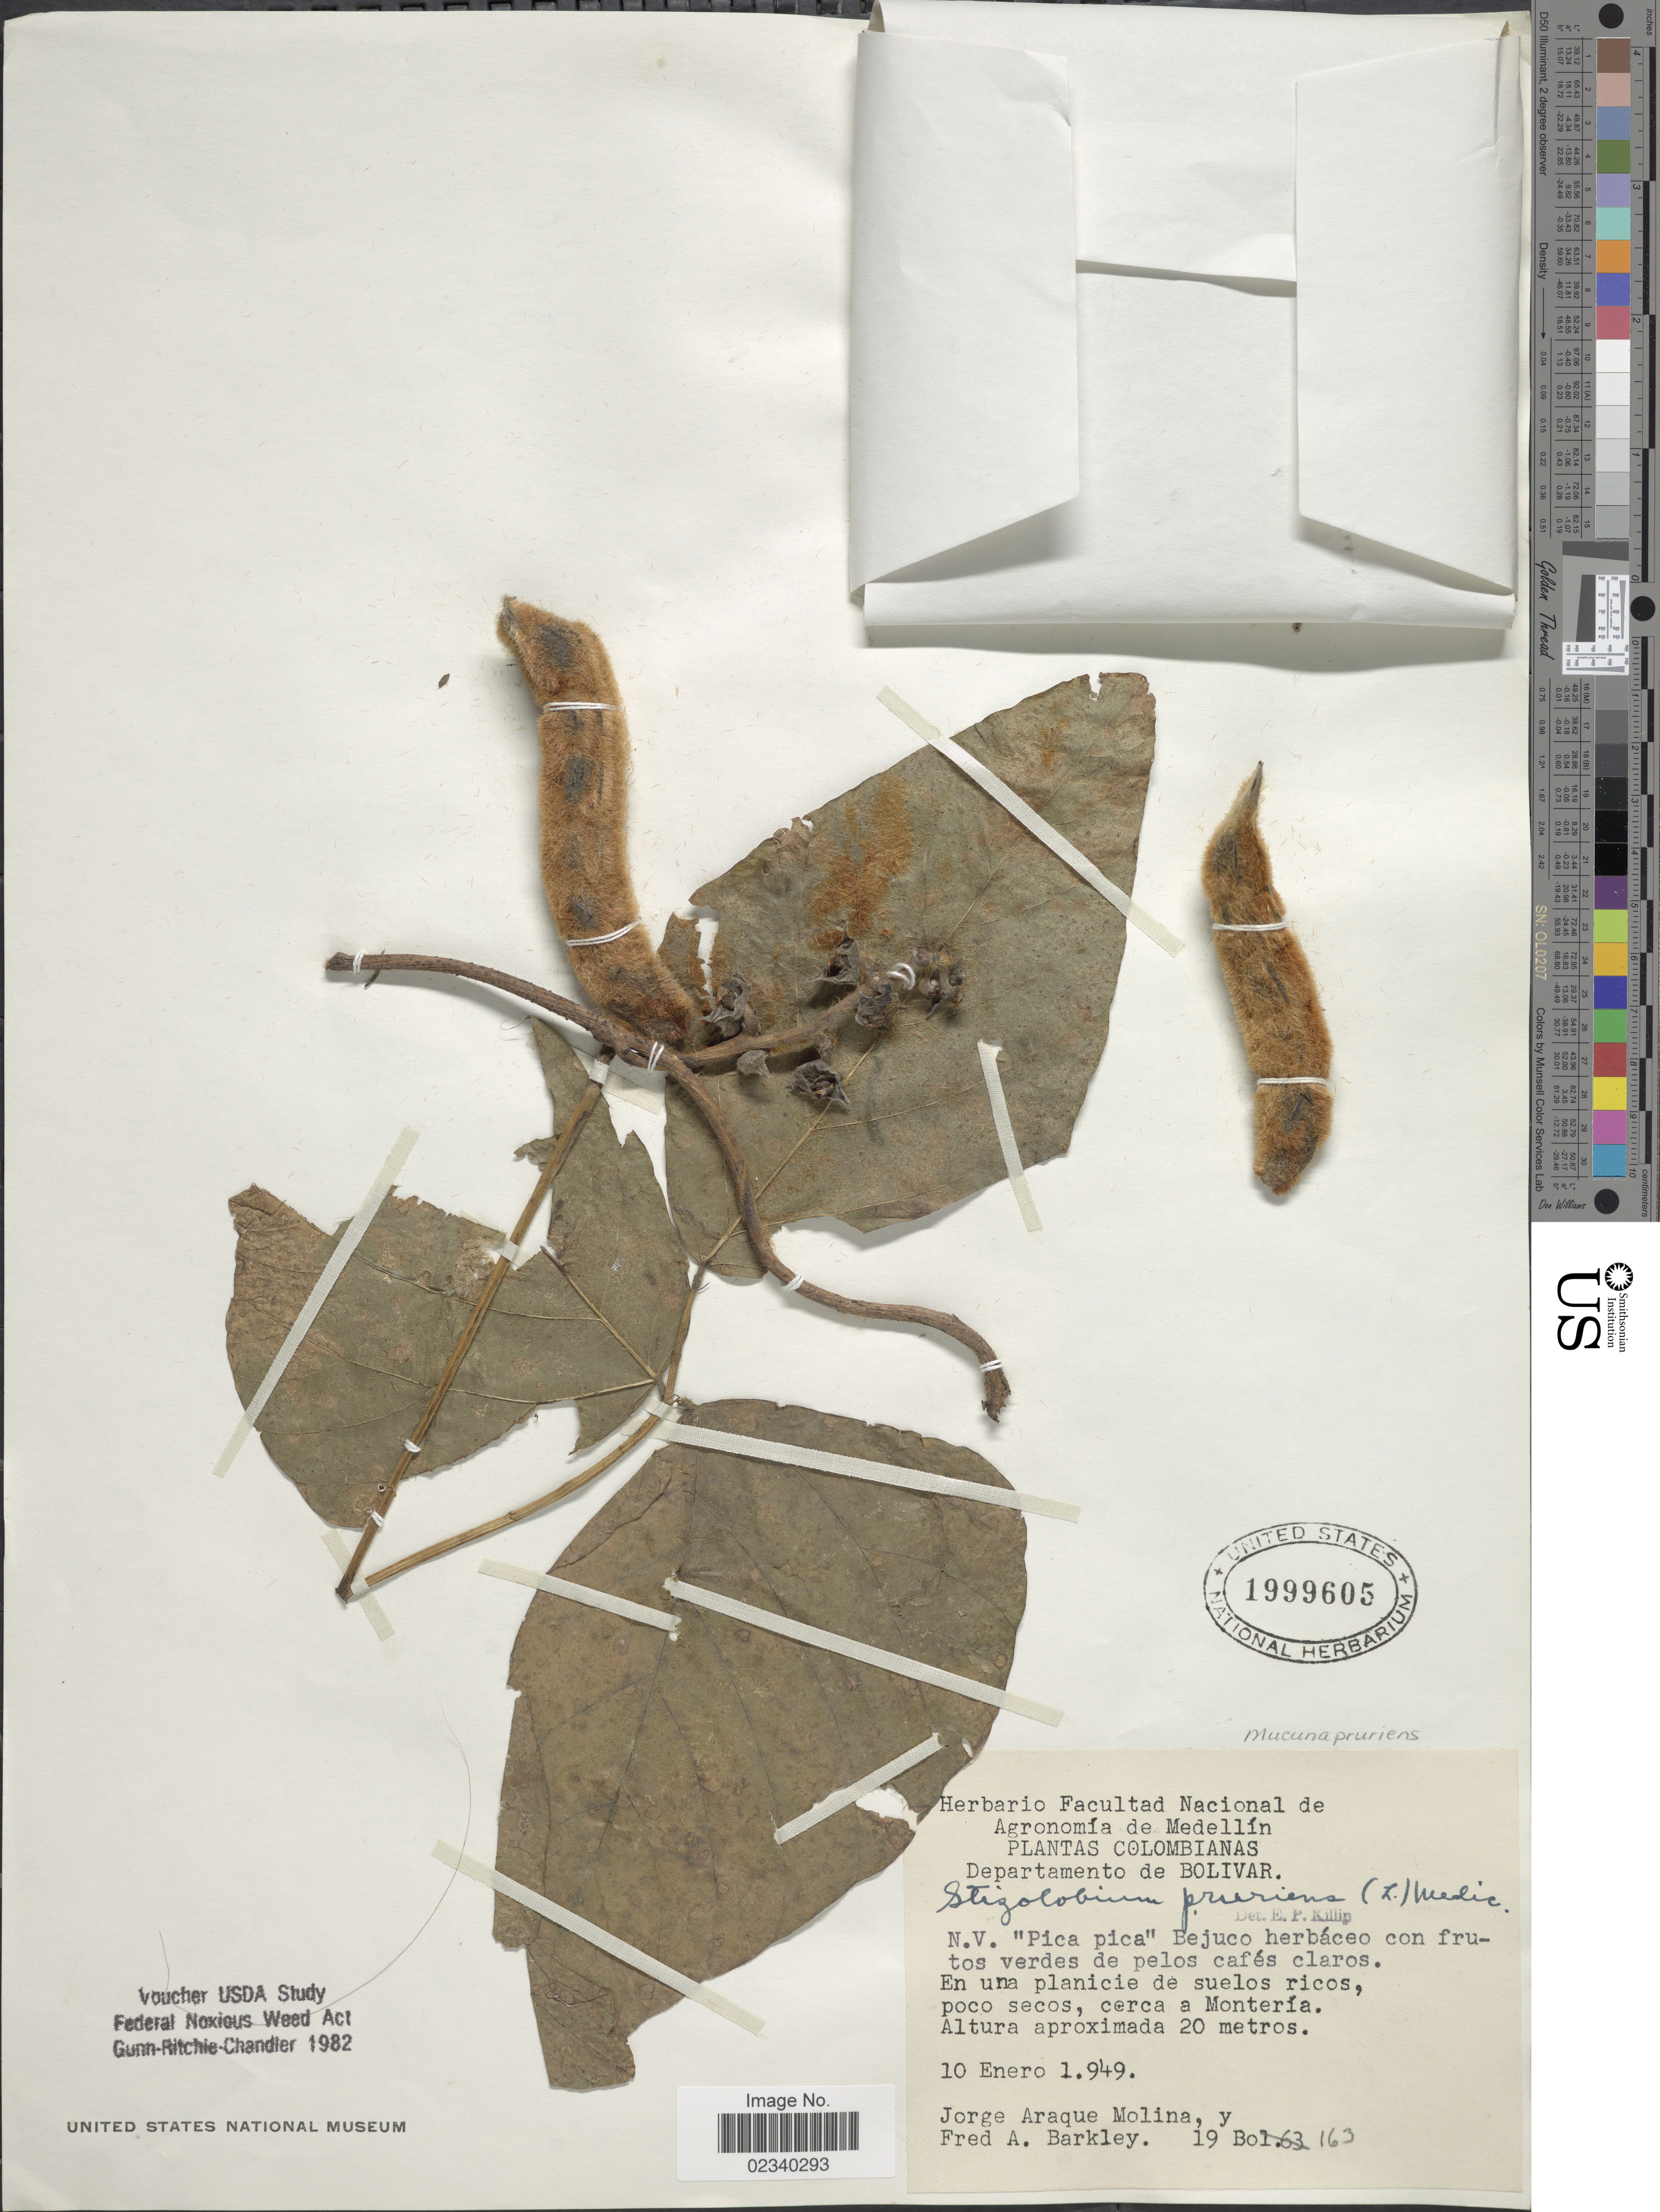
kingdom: Plantae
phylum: Tracheophyta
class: Magnoliopsida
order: Fabales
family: Fabaceae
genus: Mucuna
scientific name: Mucuna pruriens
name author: (L.) DC.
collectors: J. A. Molina & F. A. Barkley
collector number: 19Bo163*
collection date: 1949-01-10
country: Colombia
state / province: Bolívar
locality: Departamento de Bolivar. En una planicie de suelos ricos, poco secos, cerca a Monteria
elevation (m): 20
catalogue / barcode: US 1999605